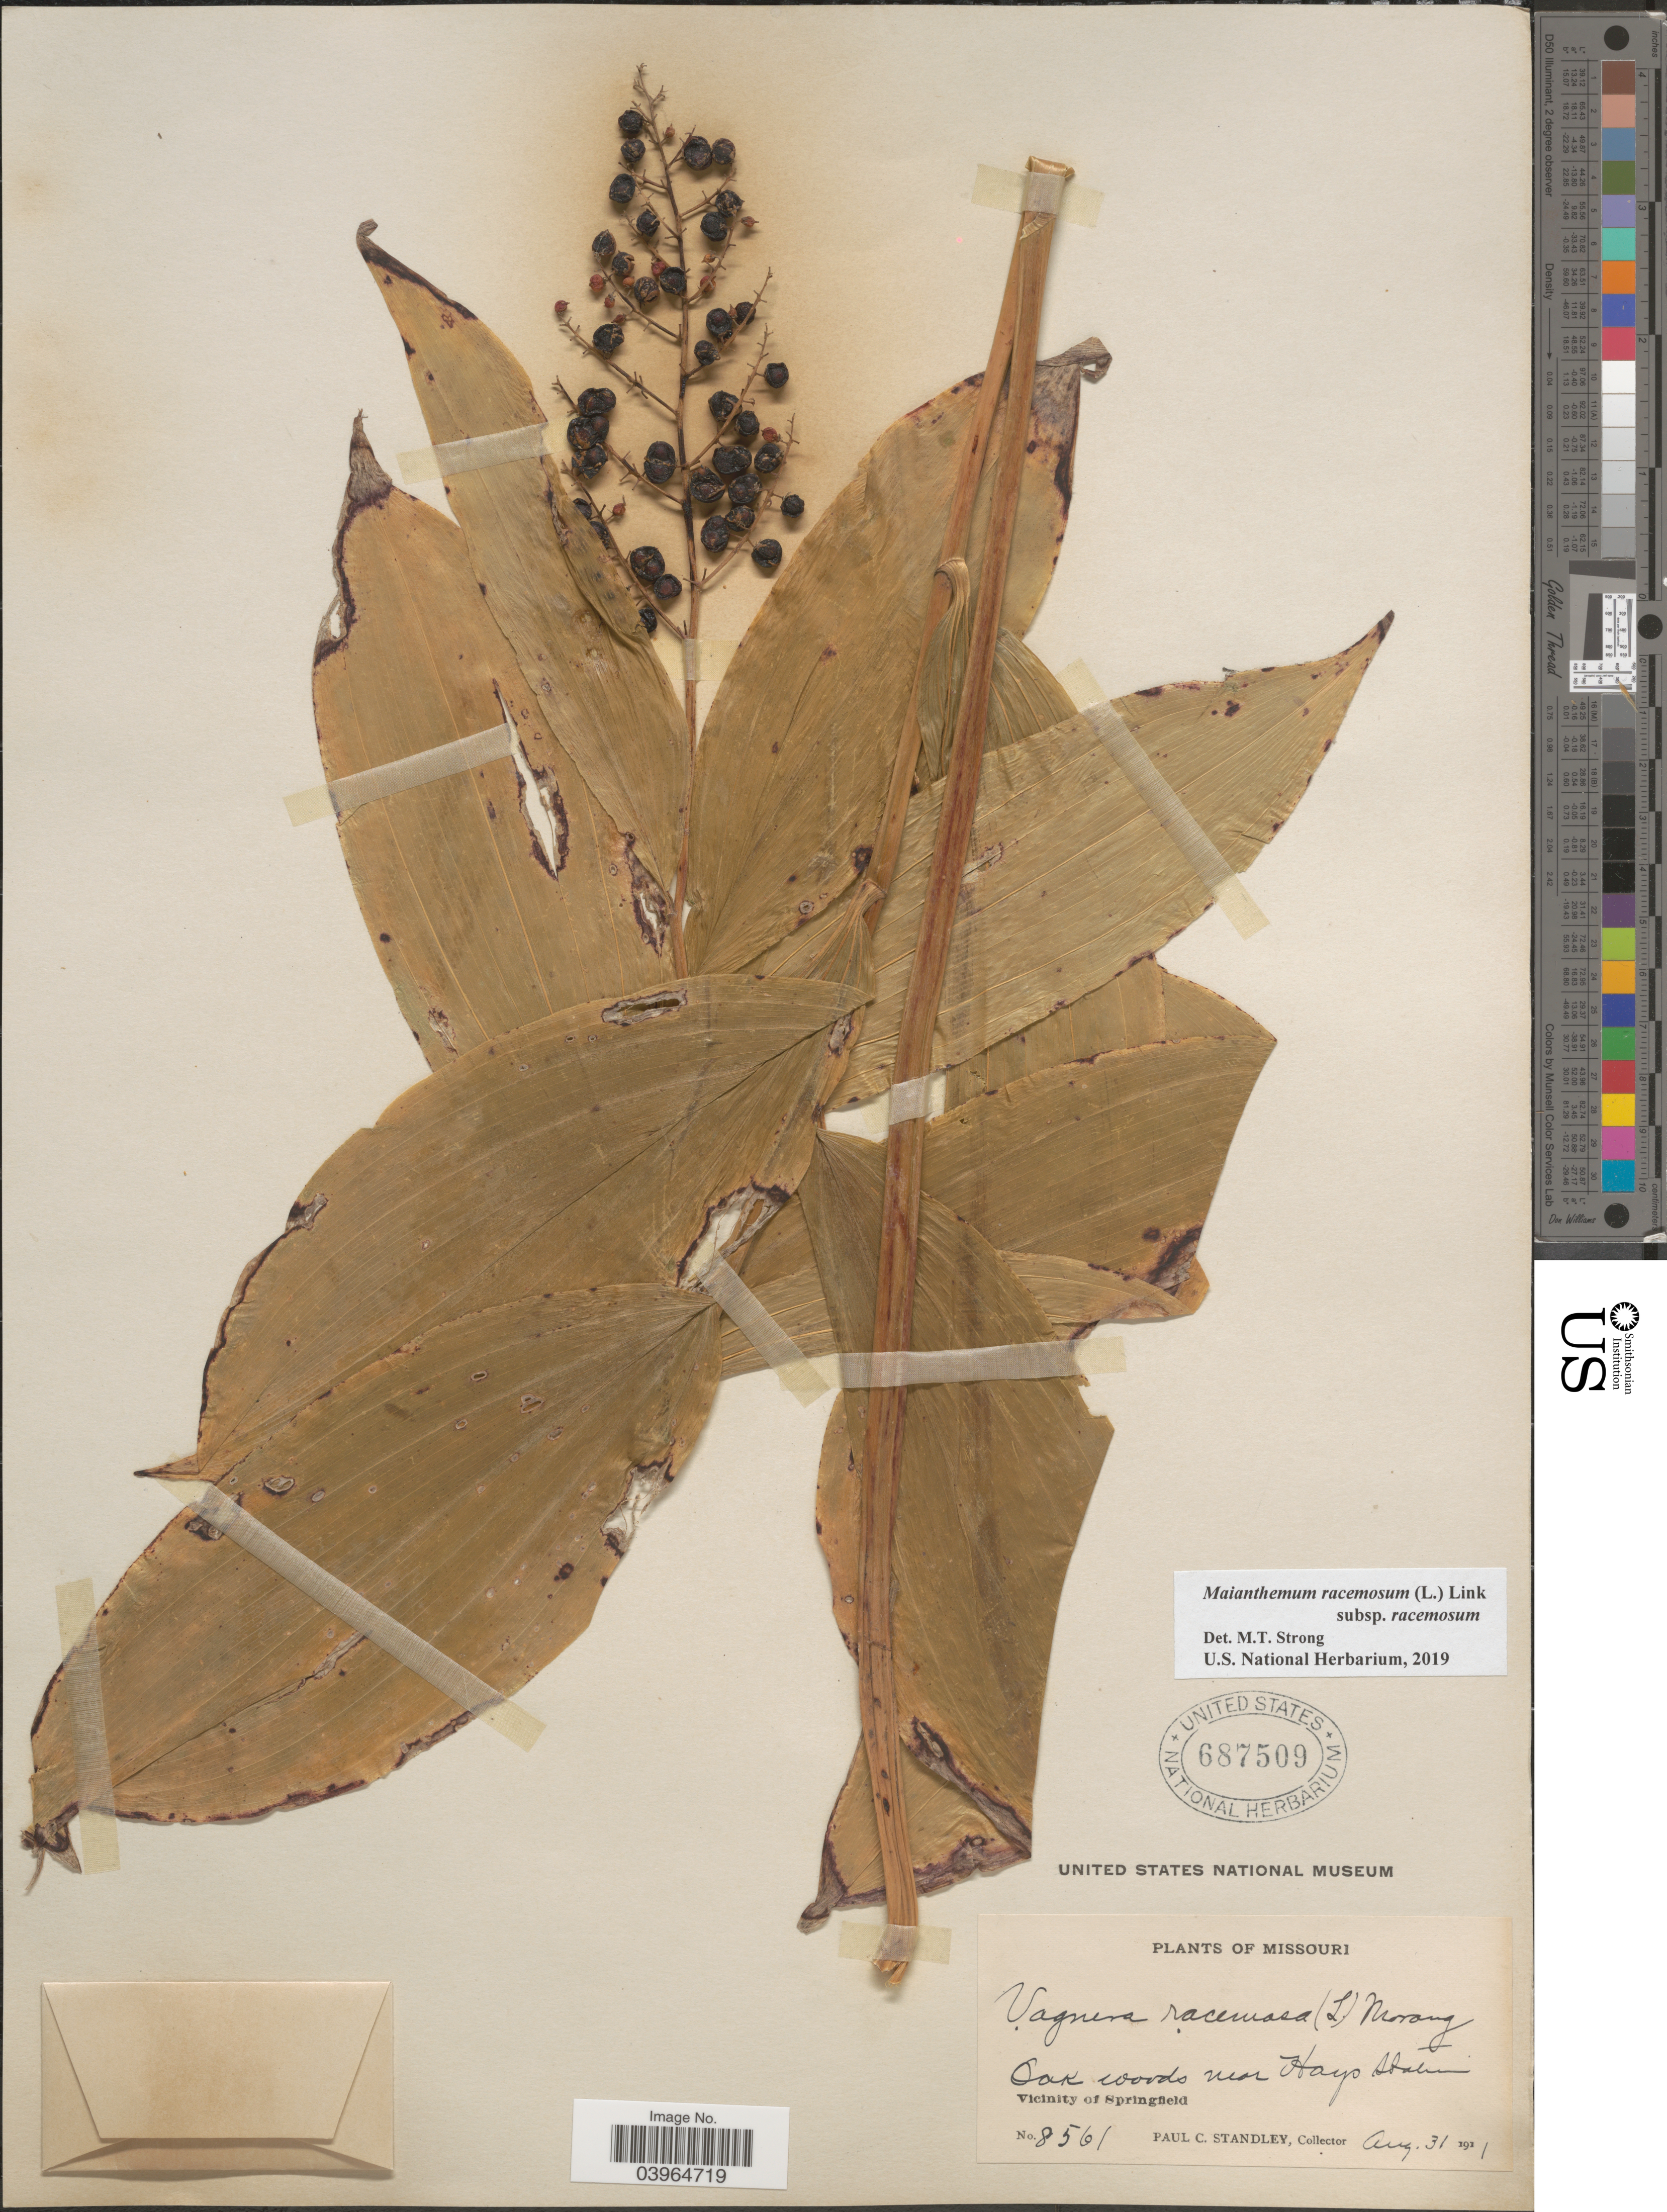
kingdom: Plantae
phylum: Tracheophyta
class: Liliopsida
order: Asparagales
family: Asparagaceae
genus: Maianthemum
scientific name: Maianthemum racemosum subsp. racemosum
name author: (L.) Link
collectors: P. C. Standley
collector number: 8561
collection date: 1921-08-31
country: United States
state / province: Missouri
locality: Oak woods near Hays Station. Vicinity of Springfield.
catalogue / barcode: US 687509